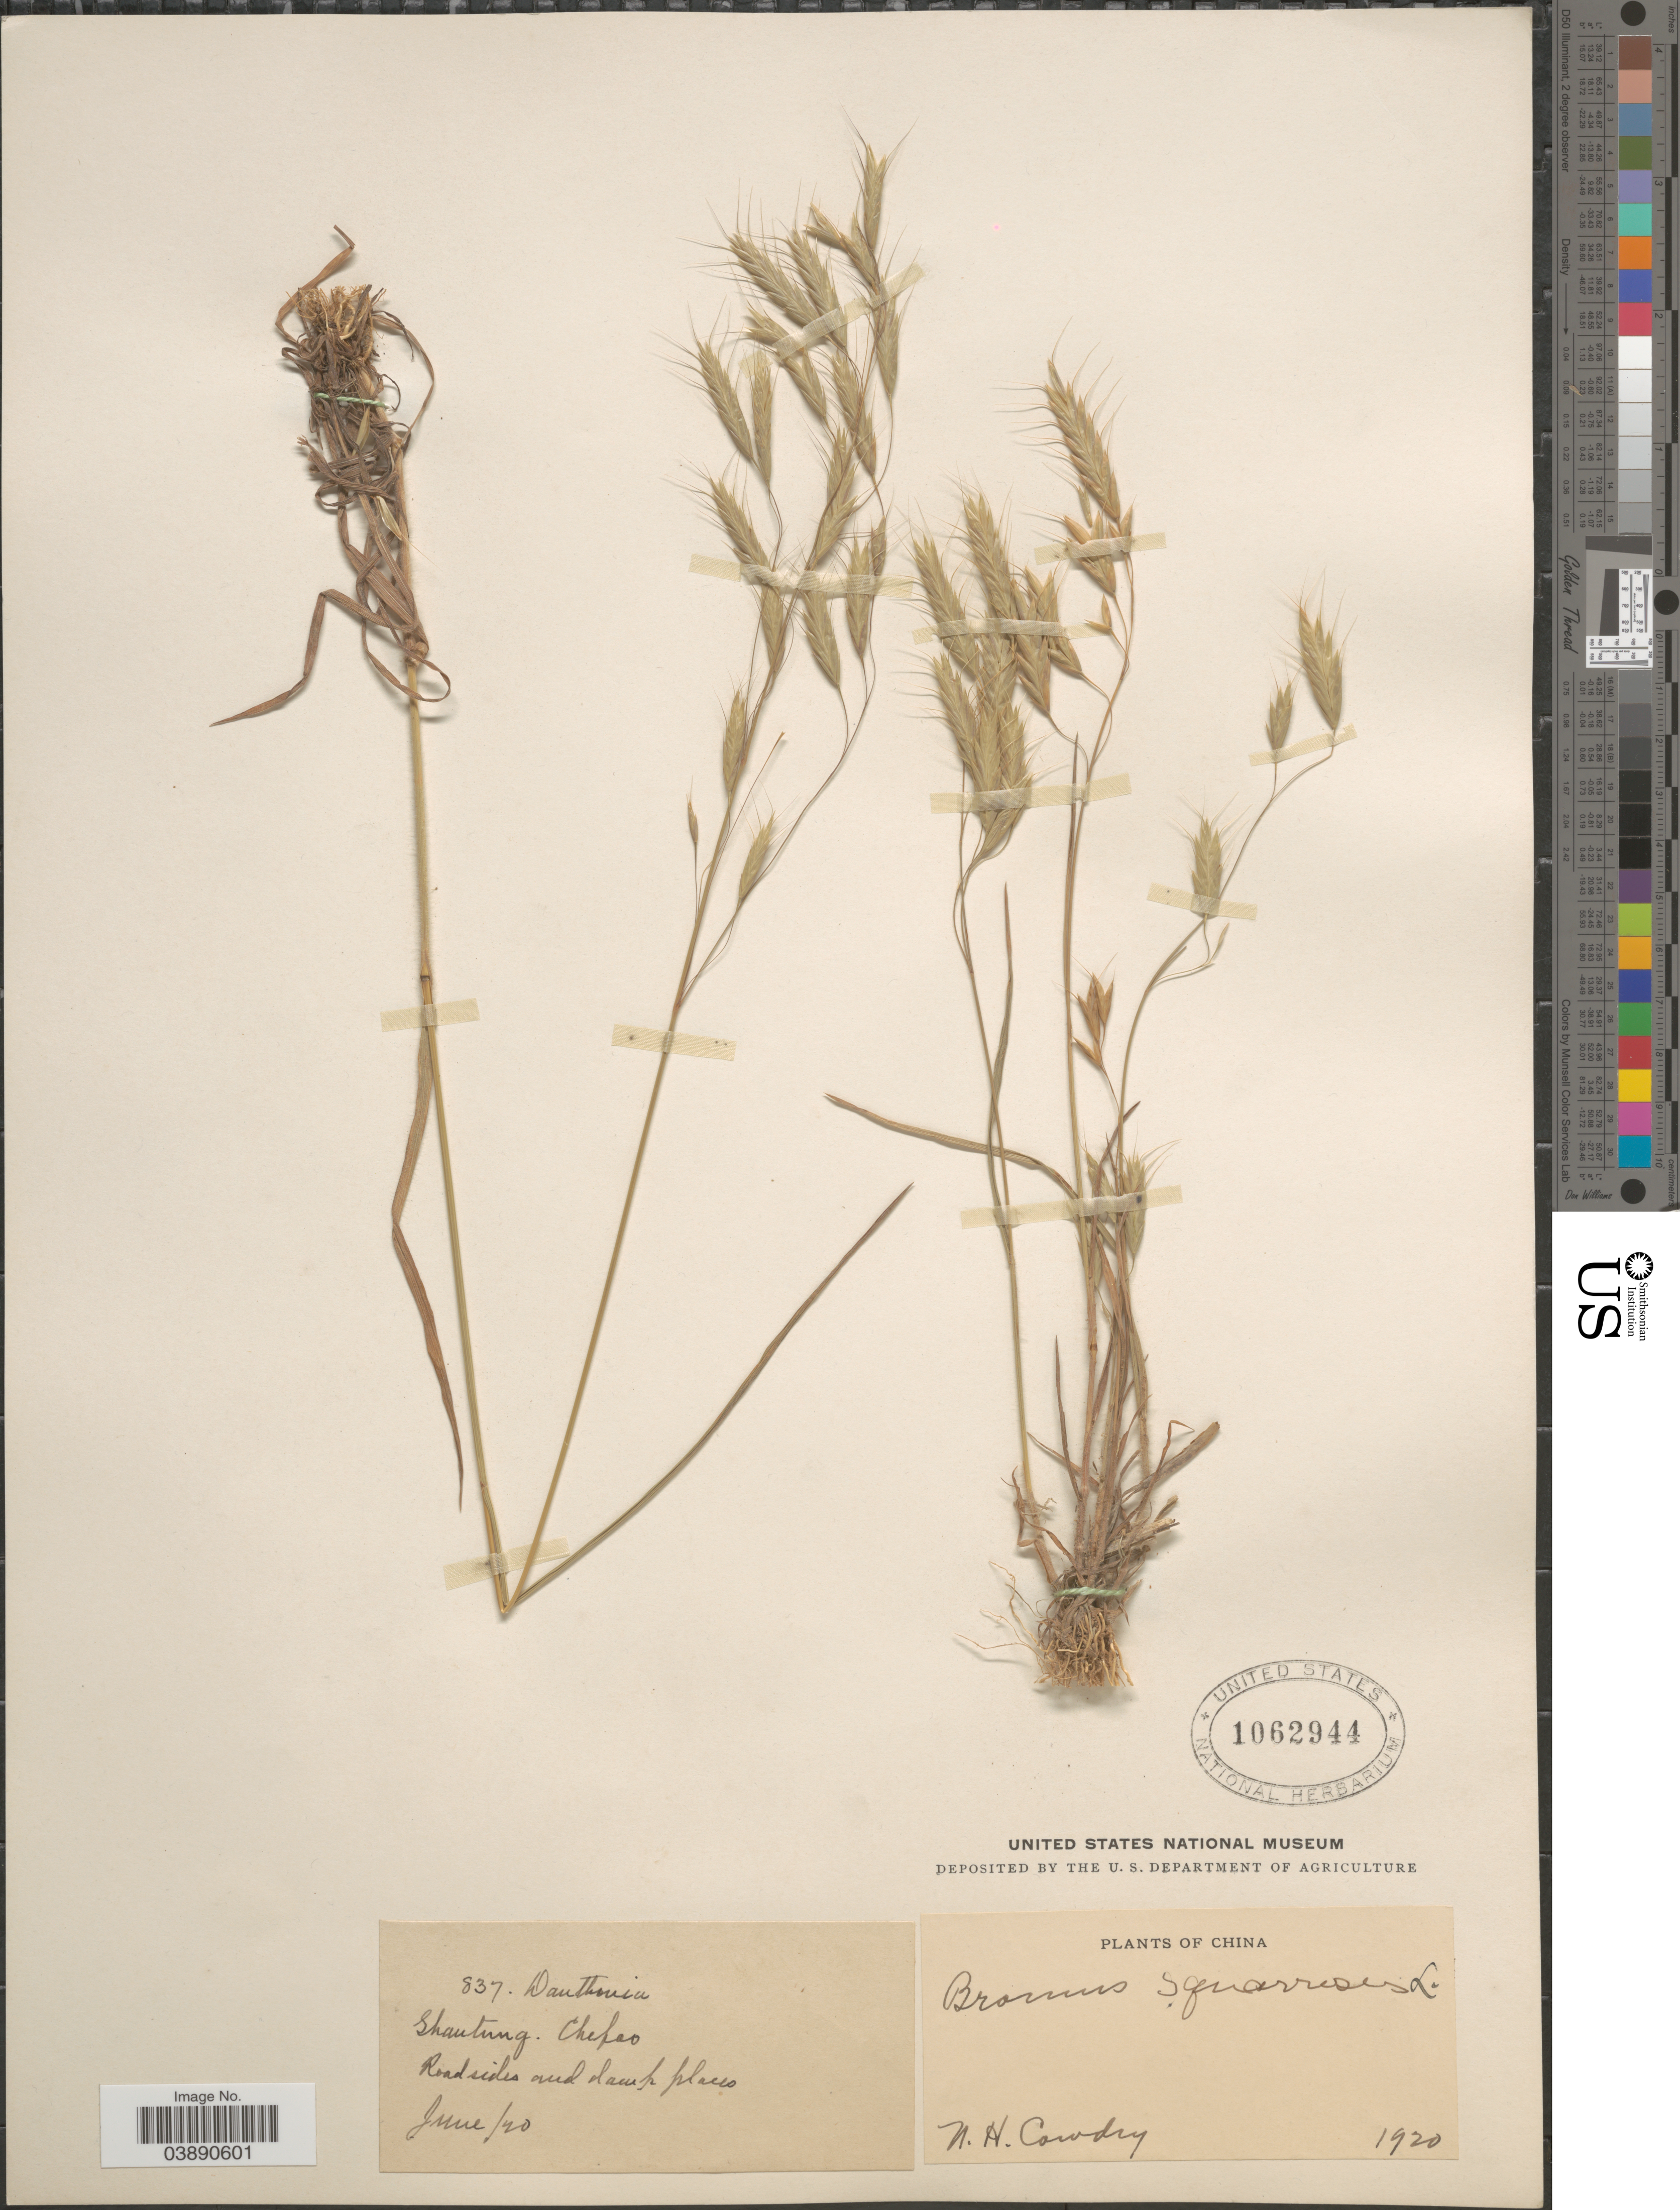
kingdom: Plantae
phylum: Tracheophyta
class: Liliopsida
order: Poales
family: Poaceae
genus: Bromus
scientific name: Bromus squarrosus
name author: L.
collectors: N. H. Cowdry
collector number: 837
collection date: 1920-06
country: China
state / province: Shandong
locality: Shantung. Chefoo.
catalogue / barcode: US 1062944